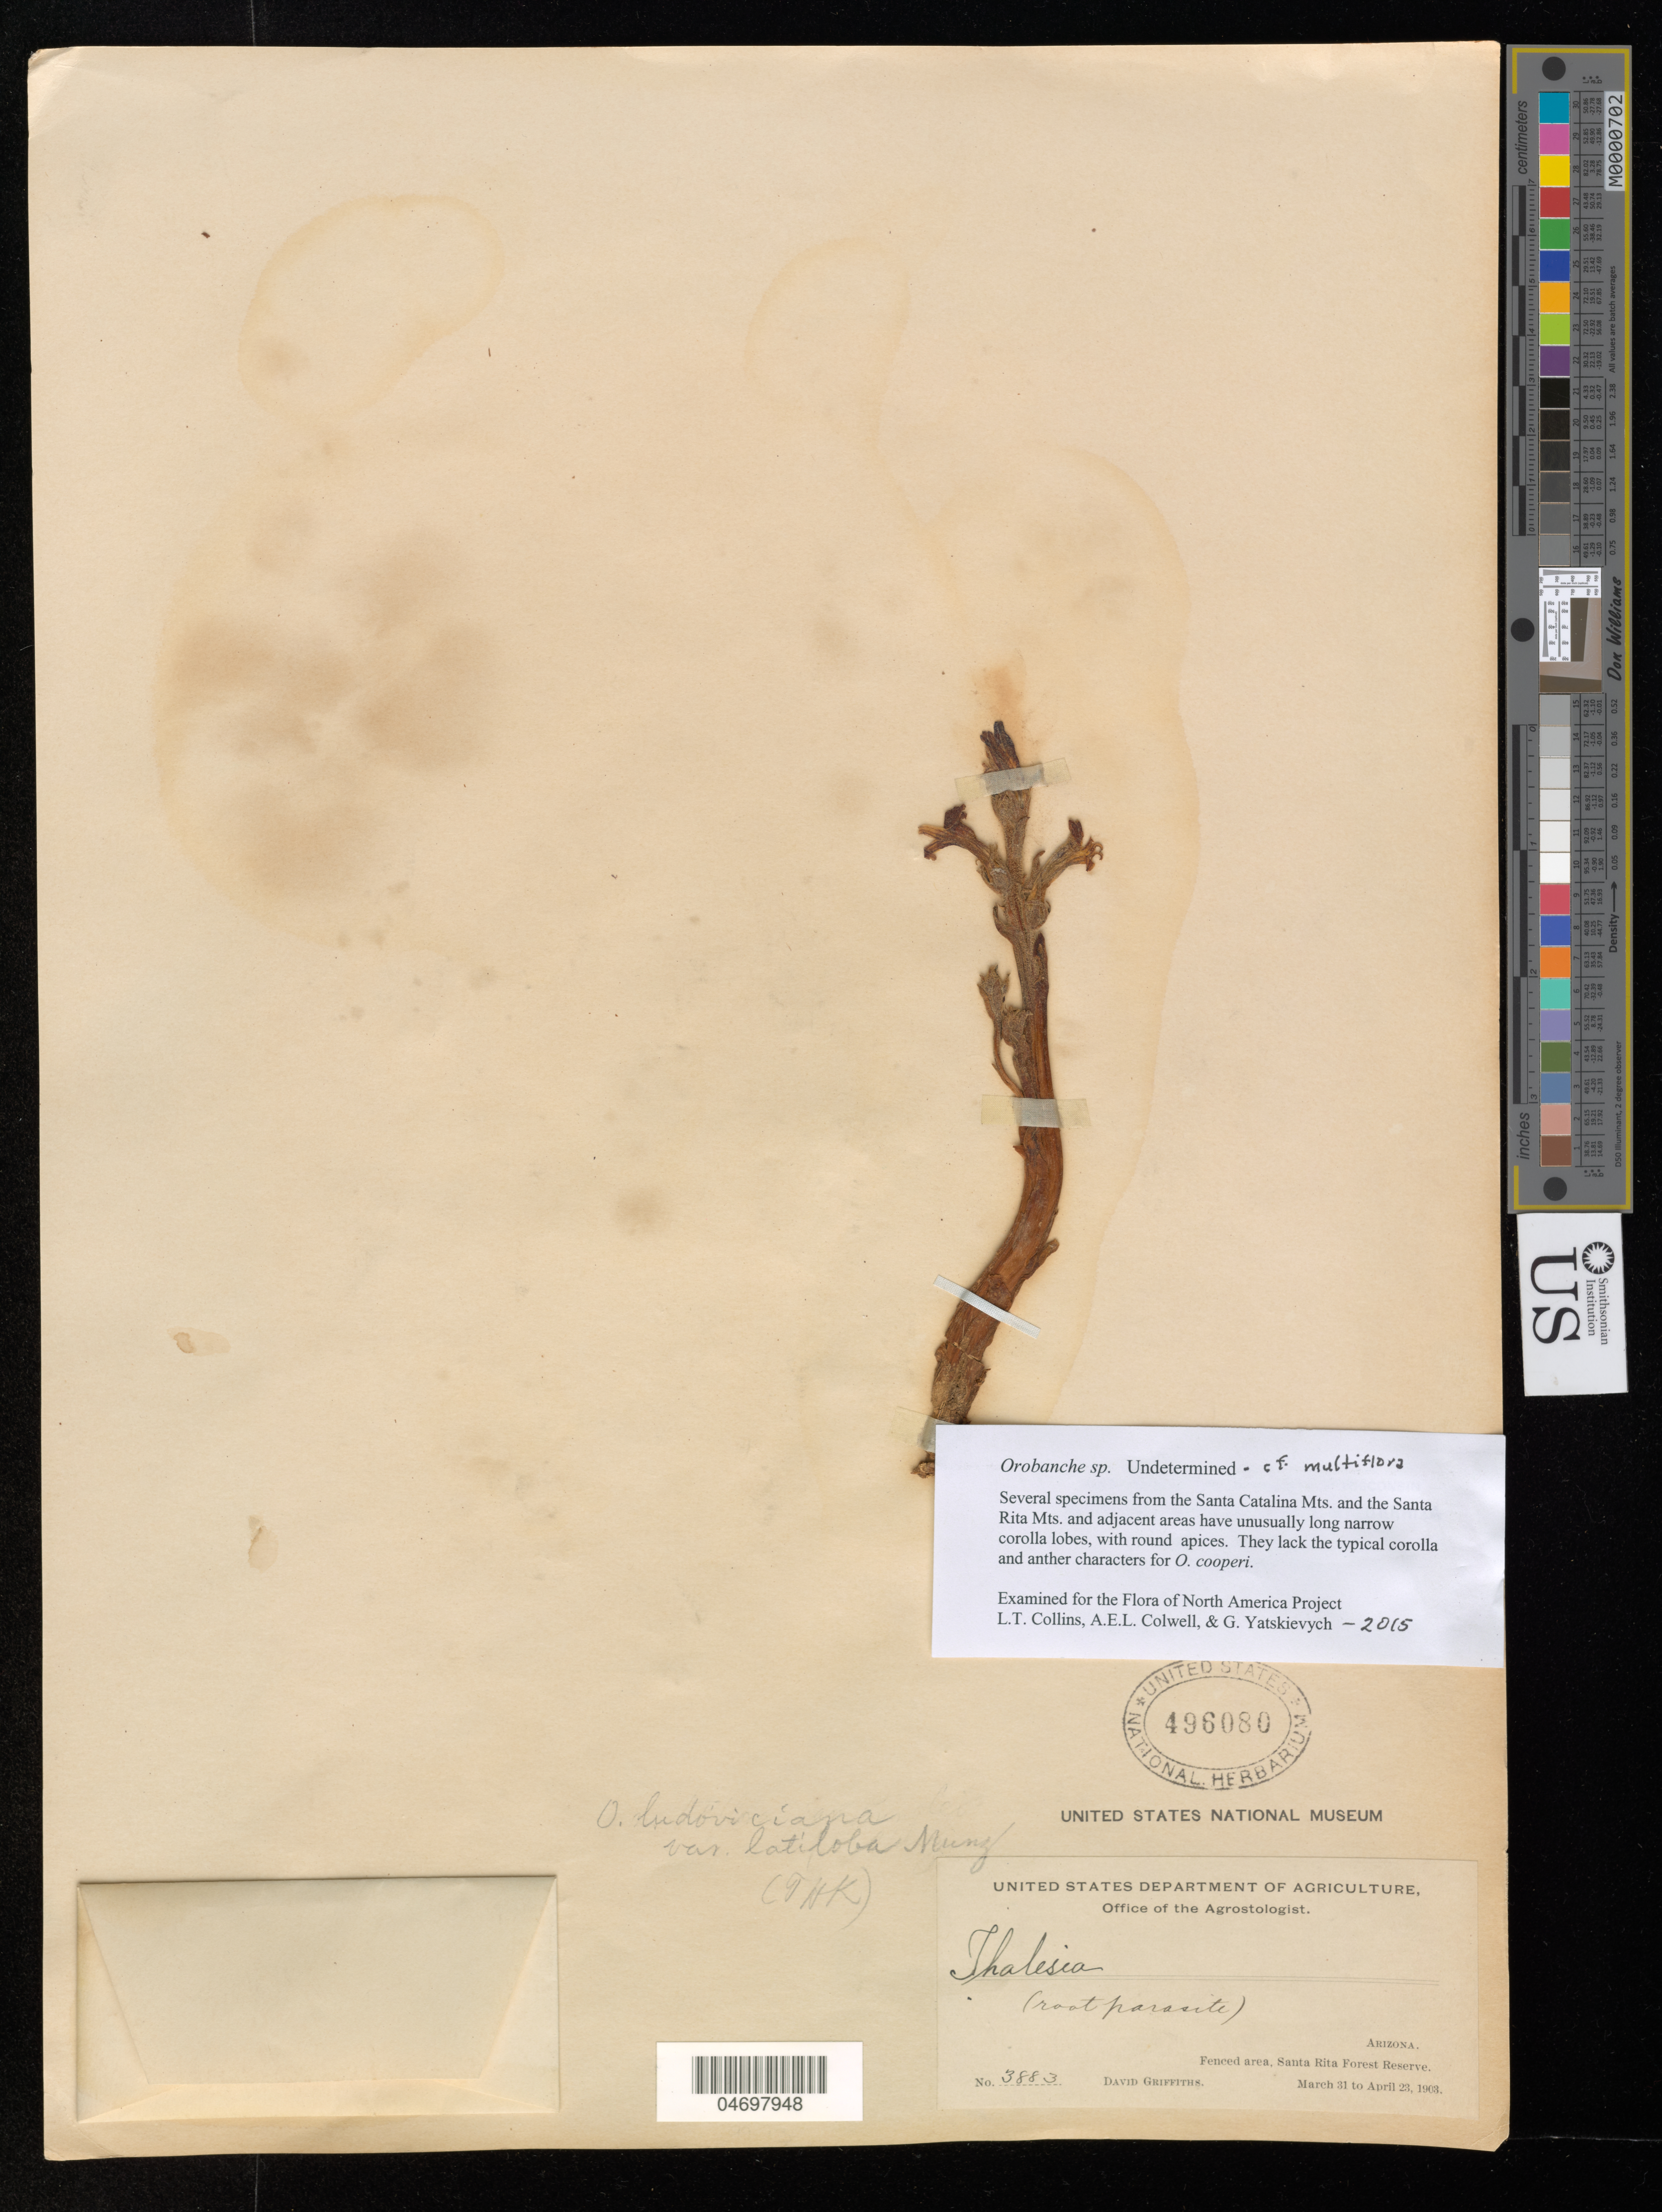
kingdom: Plantae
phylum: Tracheophyta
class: Magnoliopsida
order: Lamiales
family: Orobanchaceae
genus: Orobanche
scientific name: Orobanche sp.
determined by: Collins, L. T.; Colwell, A. E.; Yatskievych, G. A.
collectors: D. Griffiths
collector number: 3883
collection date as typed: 31 Mar 1903 to 23 Apr 1903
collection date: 1903-03-31/1903-04-23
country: United States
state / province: Arizona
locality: Santa Rita Forest Reserve.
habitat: Fenced area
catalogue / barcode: US 496080